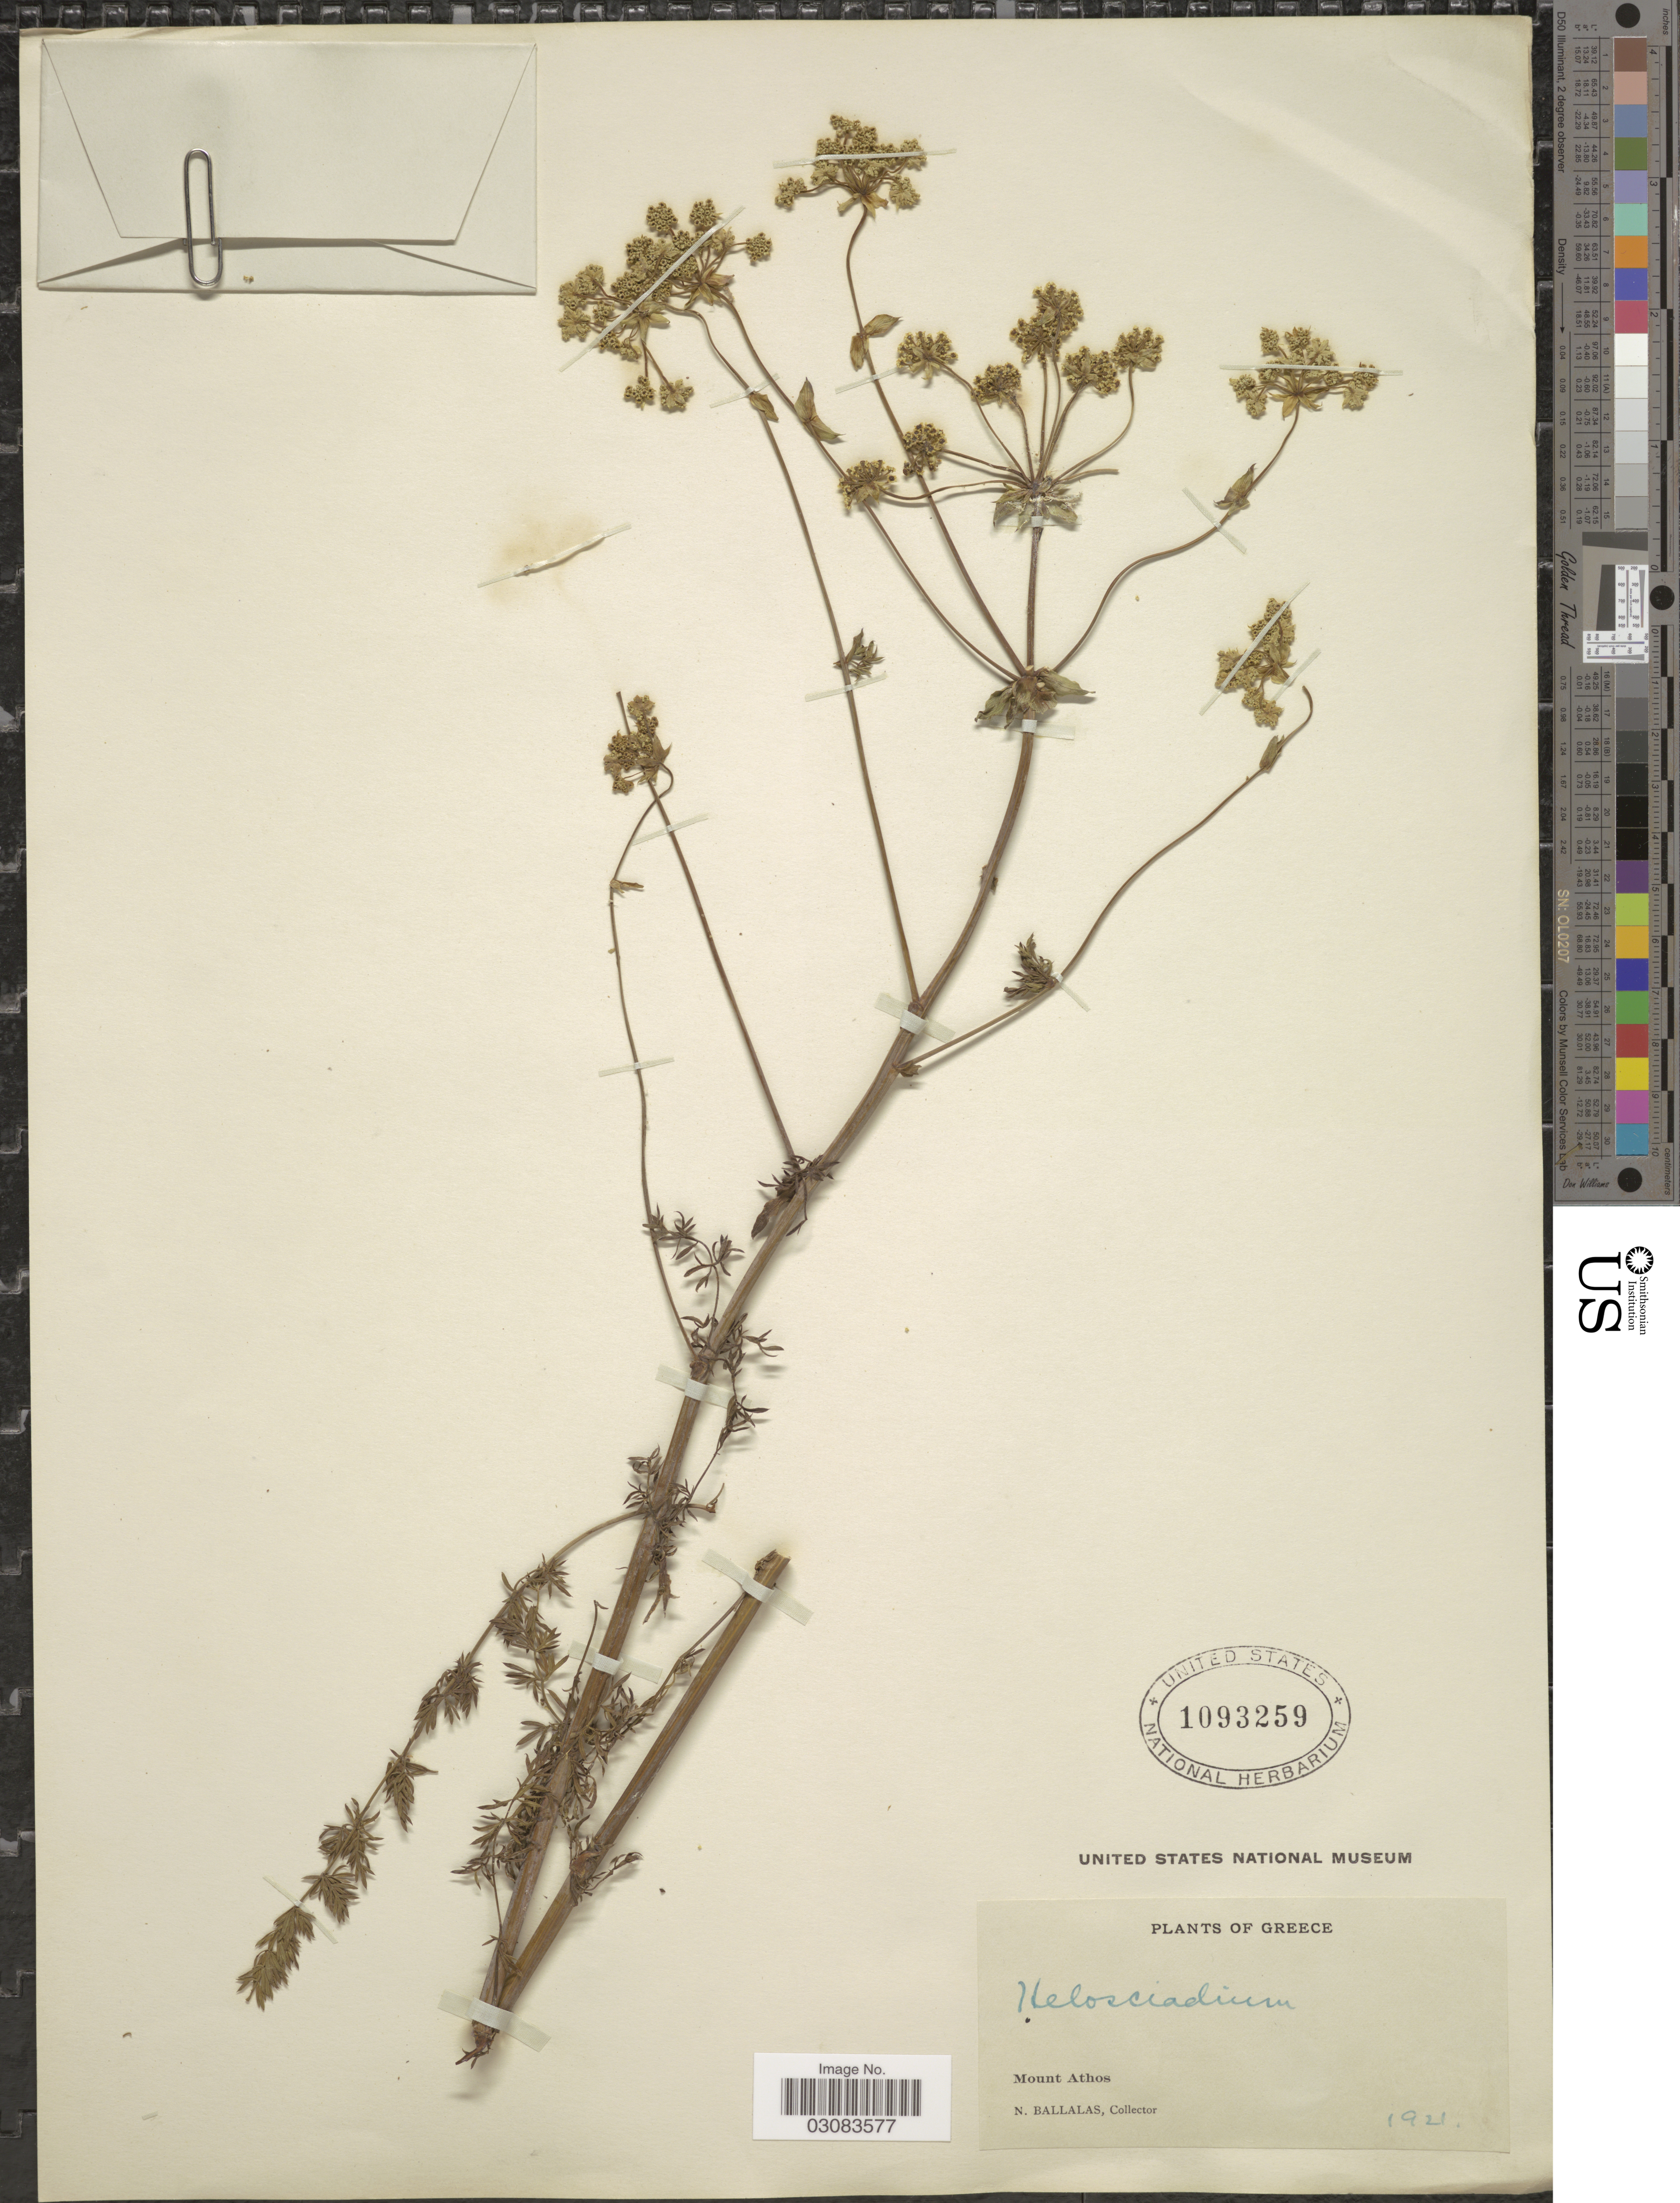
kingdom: Plantae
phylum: Tracheophyta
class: Magnoliopsida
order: Apiales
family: Apiaceae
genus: Helosciadium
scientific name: Helosciadium sp.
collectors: N. Ballalas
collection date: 1921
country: Greece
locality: Mount Athos.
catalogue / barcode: US 1093259